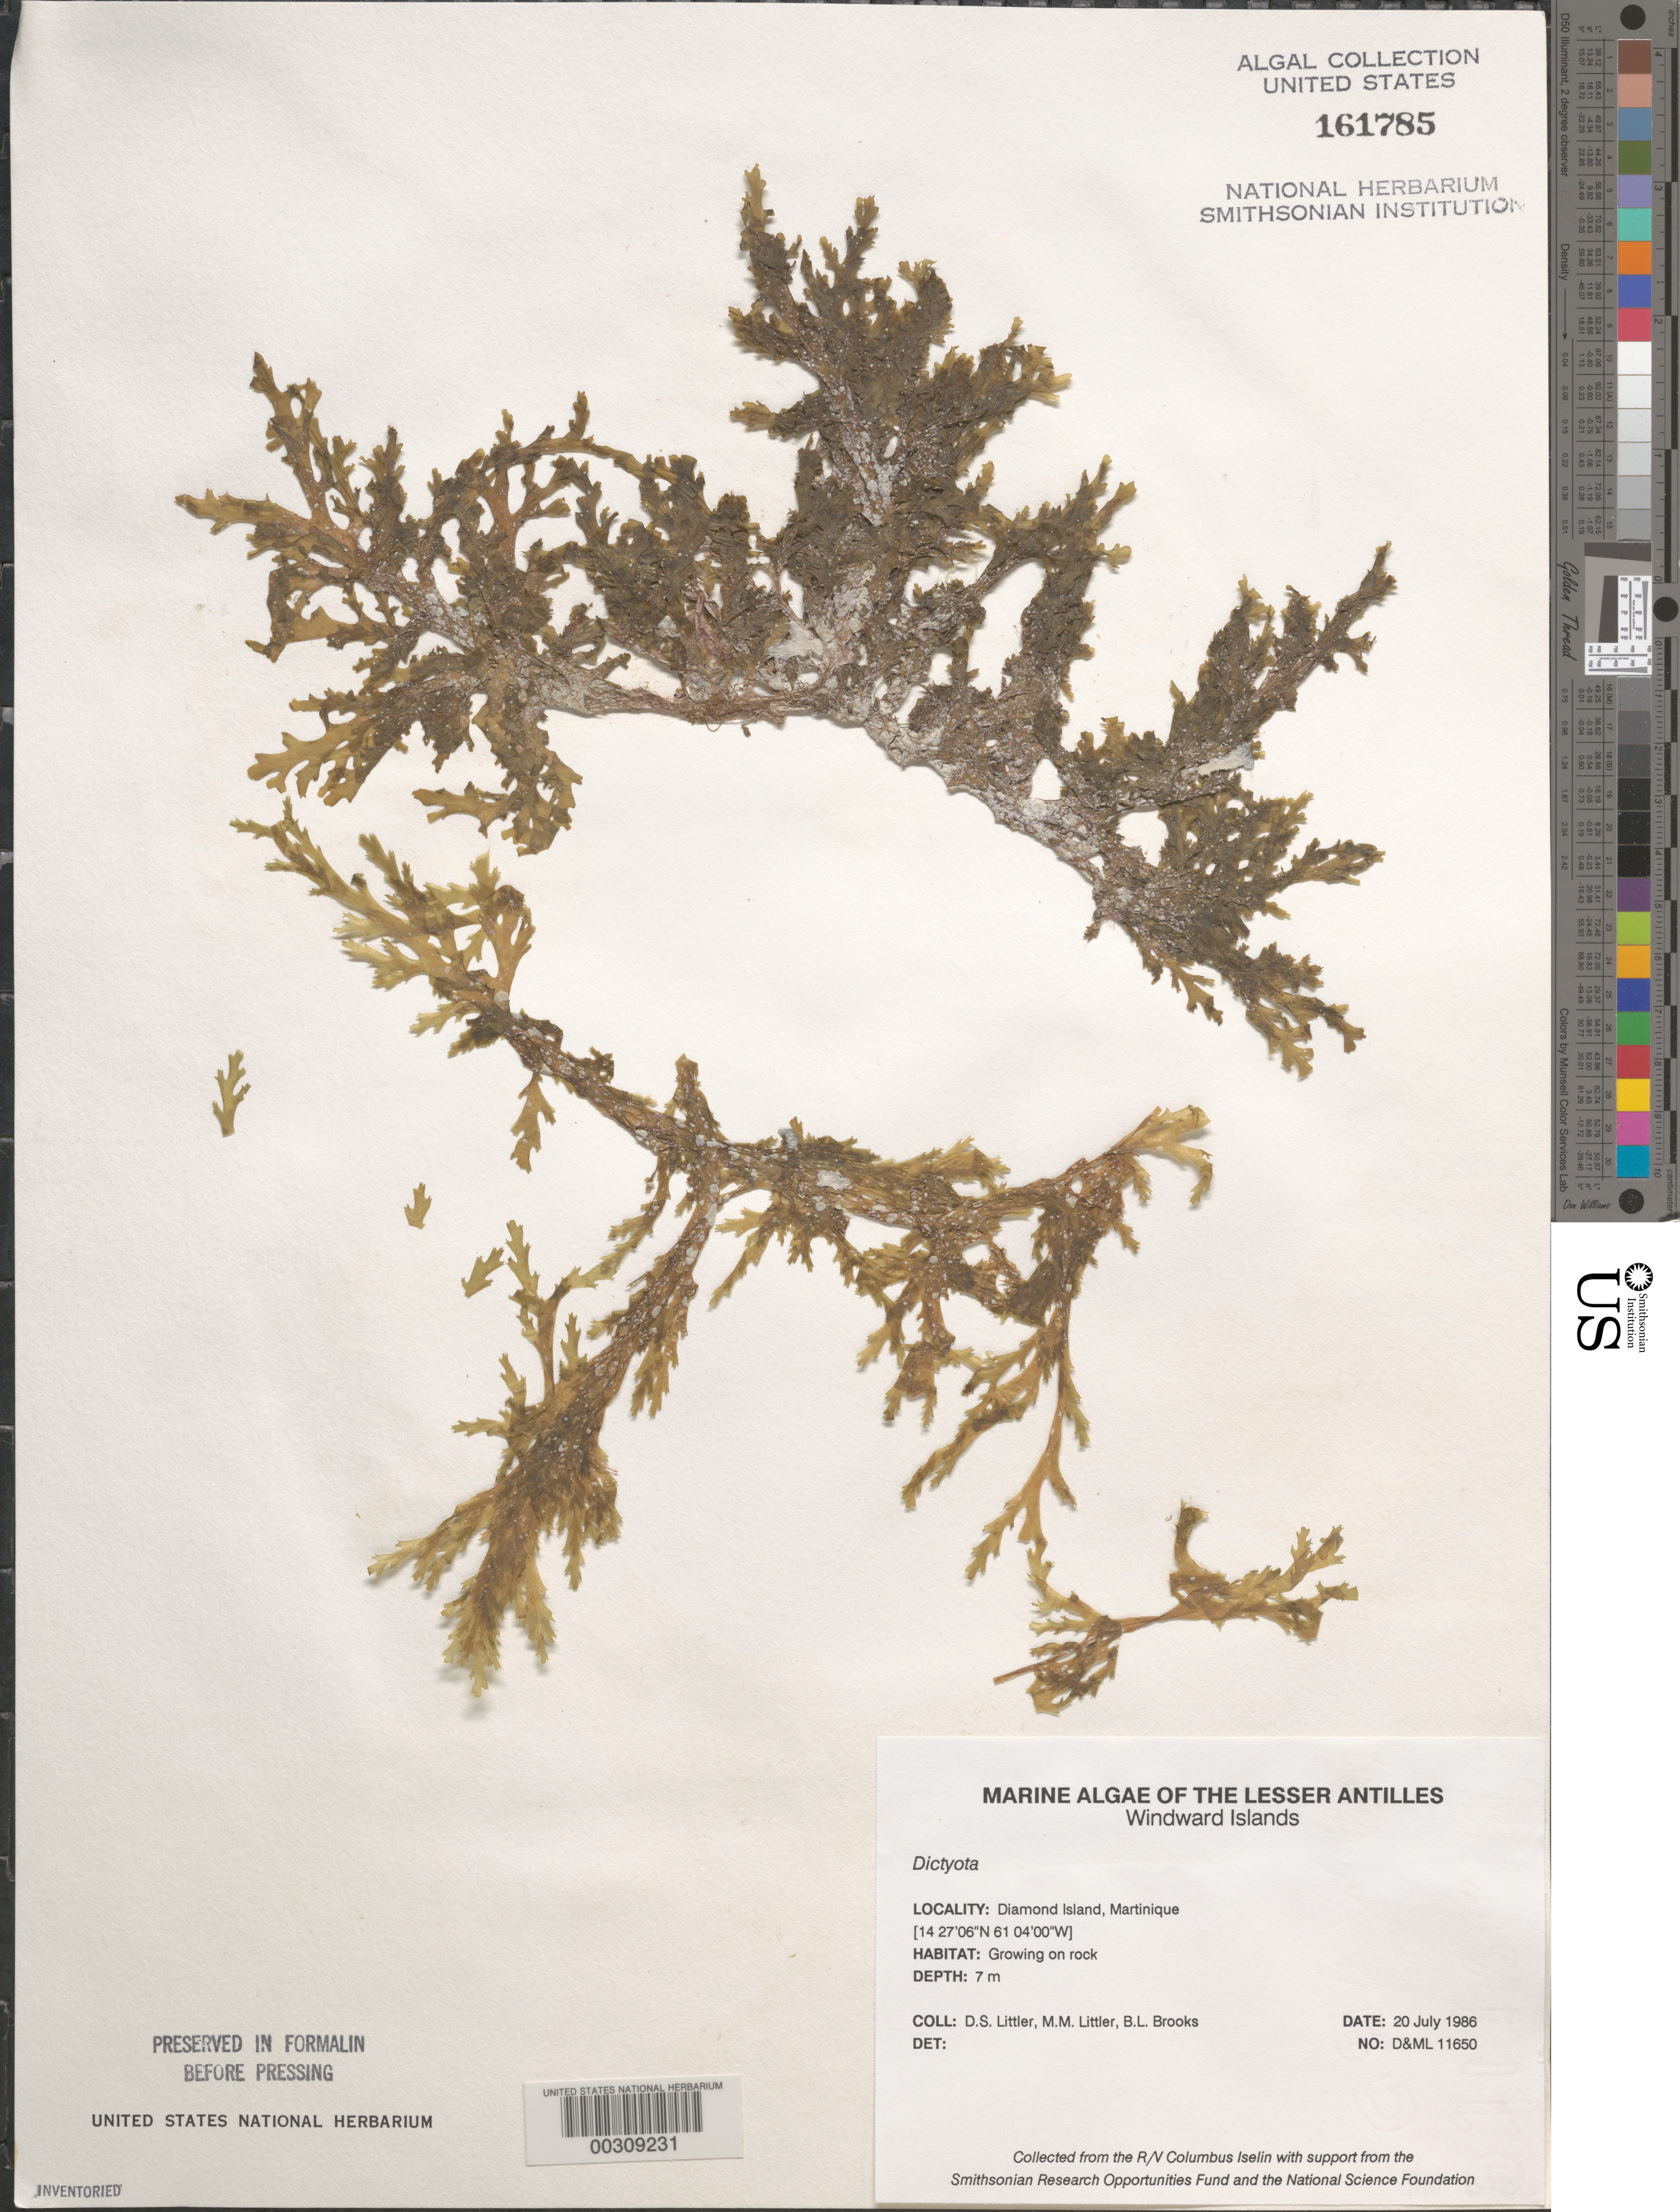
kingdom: Chromista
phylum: Ochrophyta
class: Phaeophyceae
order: Dictyotales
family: Dictyotaceae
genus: Dictyota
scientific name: Dictyota sp.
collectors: D. S. Littler, M. M. Littler & B. Brooks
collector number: D&ML 11650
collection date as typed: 20 Jul 1986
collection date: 1986-07-20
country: Martinique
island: Diamond Island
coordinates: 14 27' 06" N, 61 04' 00" W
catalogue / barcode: US 161785